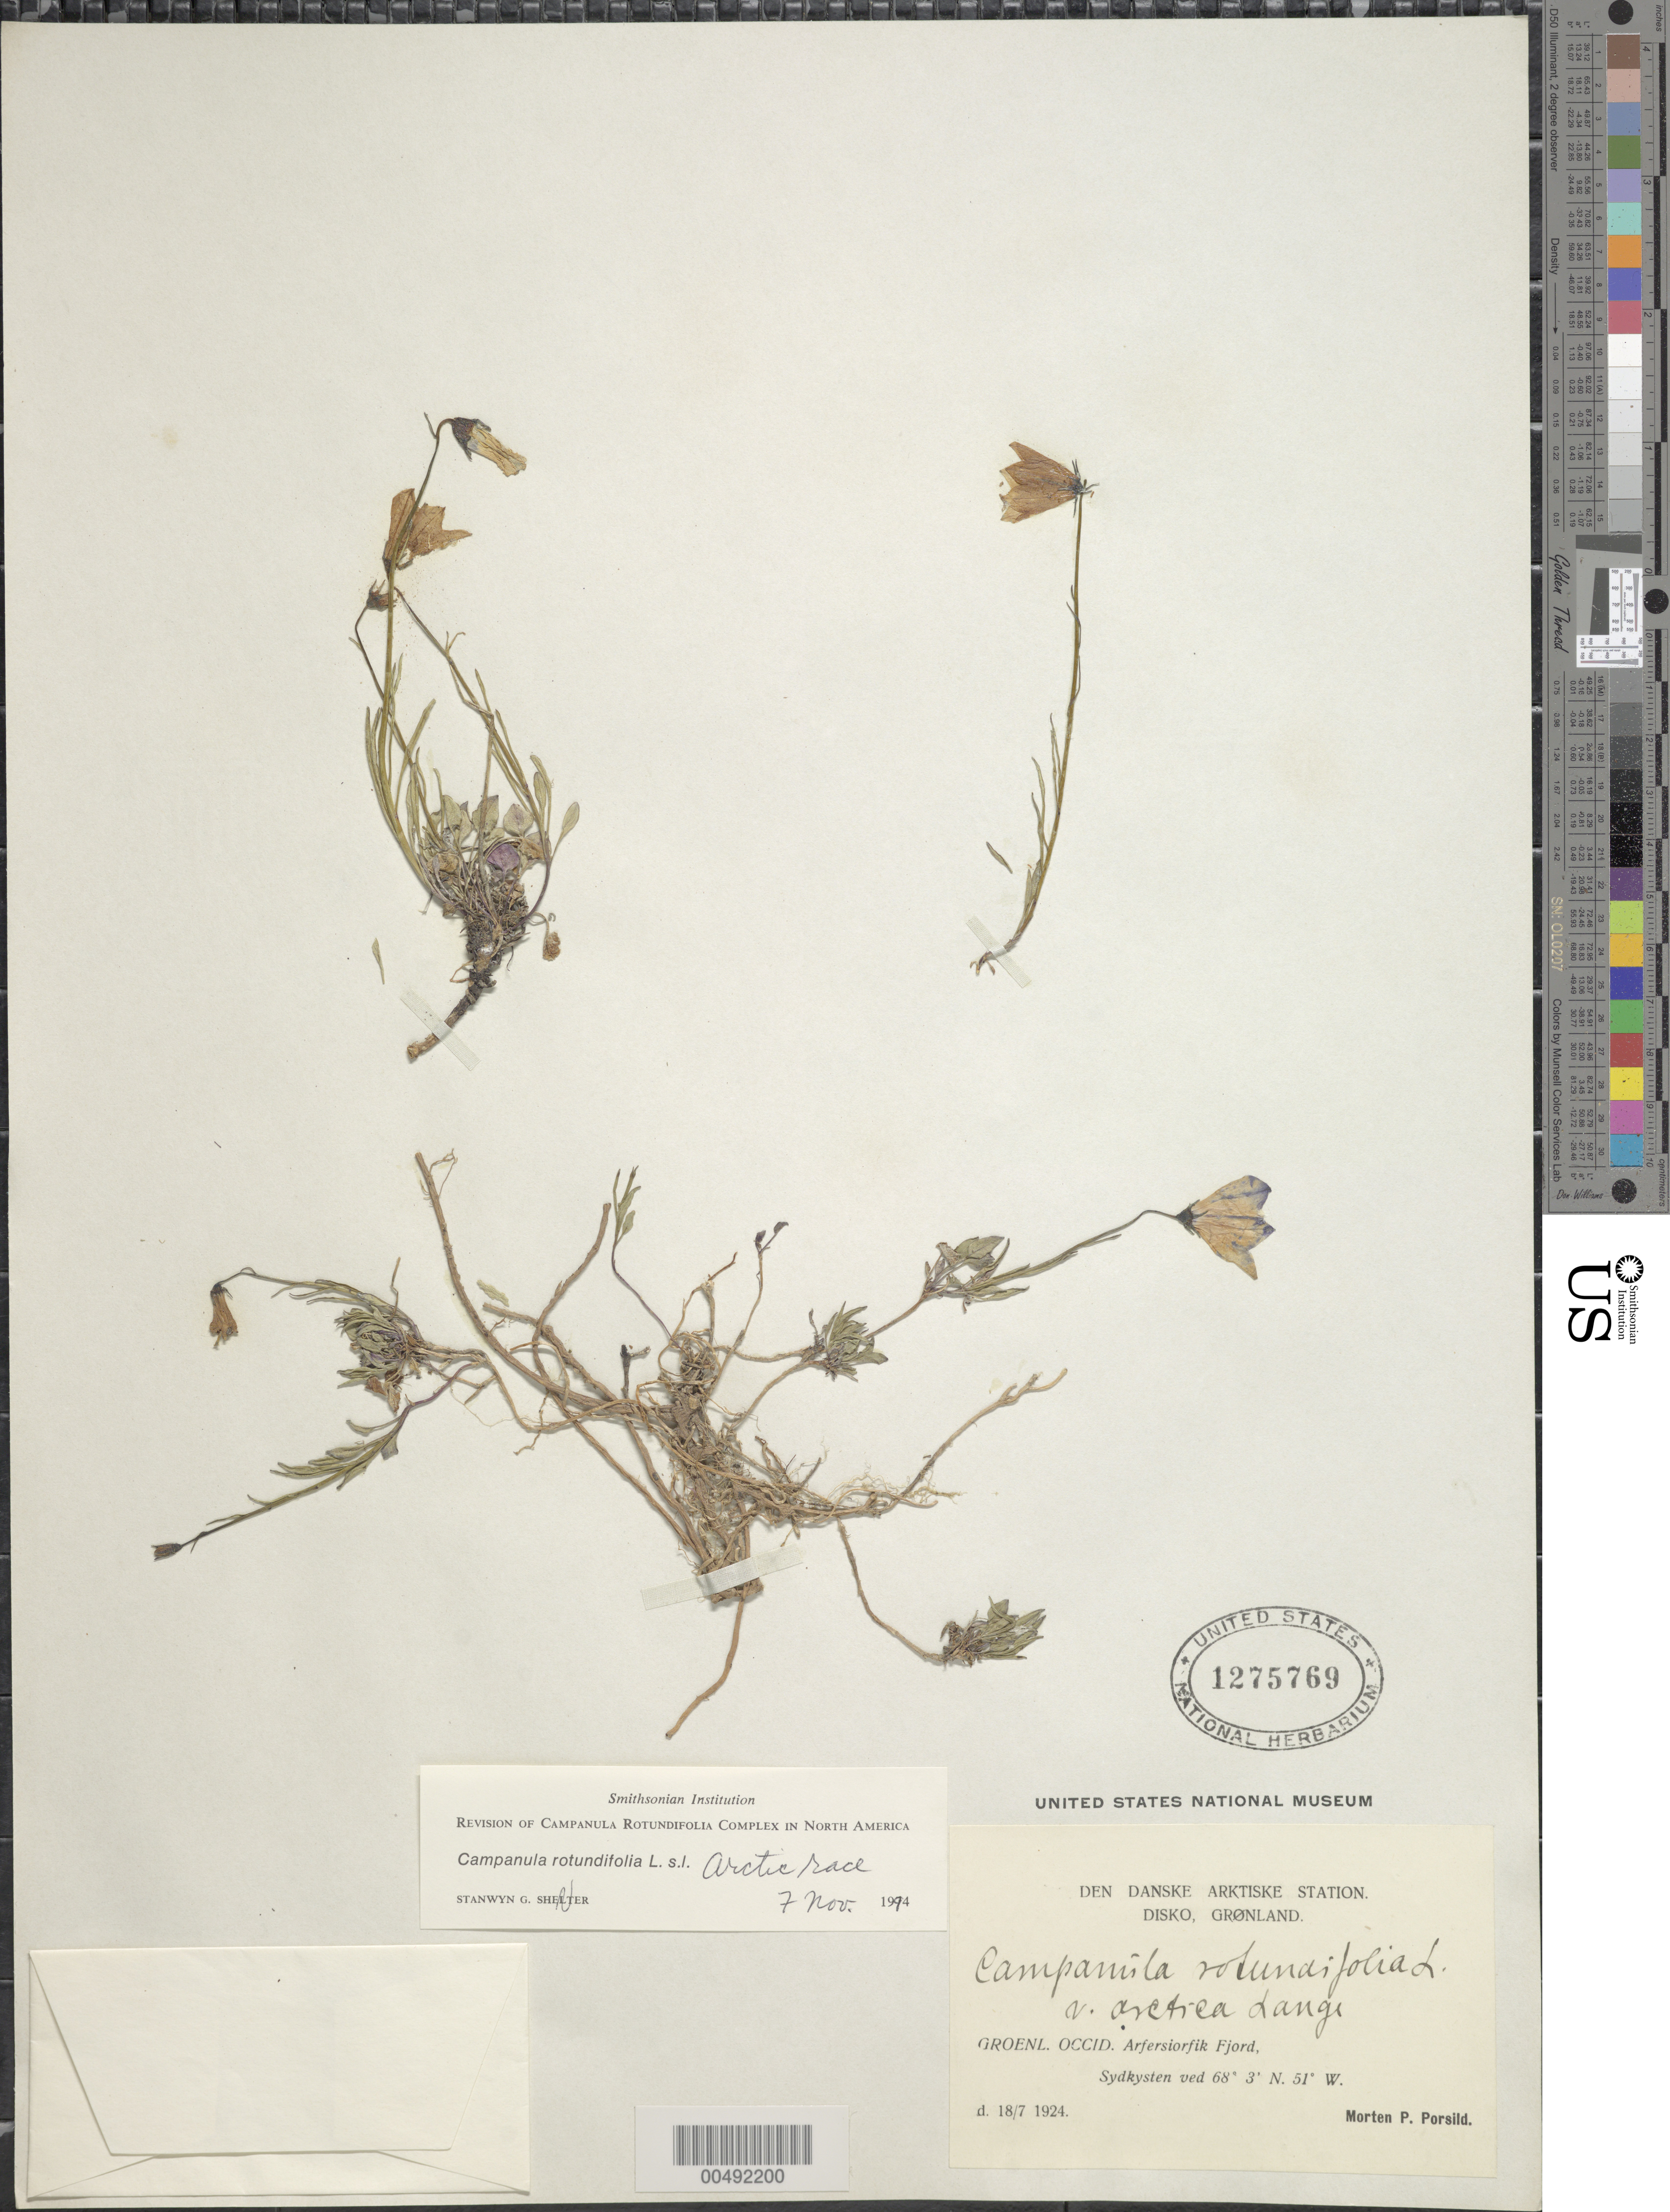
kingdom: Plantae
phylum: Tracheophyta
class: Magnoliopsida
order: Asterales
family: Campanulaceae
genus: Campanula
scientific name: Campanula rotundifolia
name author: L.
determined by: Shetler, Stanwyn G., (US), NMNH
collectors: M. P. Porsild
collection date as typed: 18 Jul 1924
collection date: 1924-07-18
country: Greenland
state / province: Vestgrønland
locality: West Greenland, Arfersiorfik Fjord, Sydkysten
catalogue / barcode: US 1275769